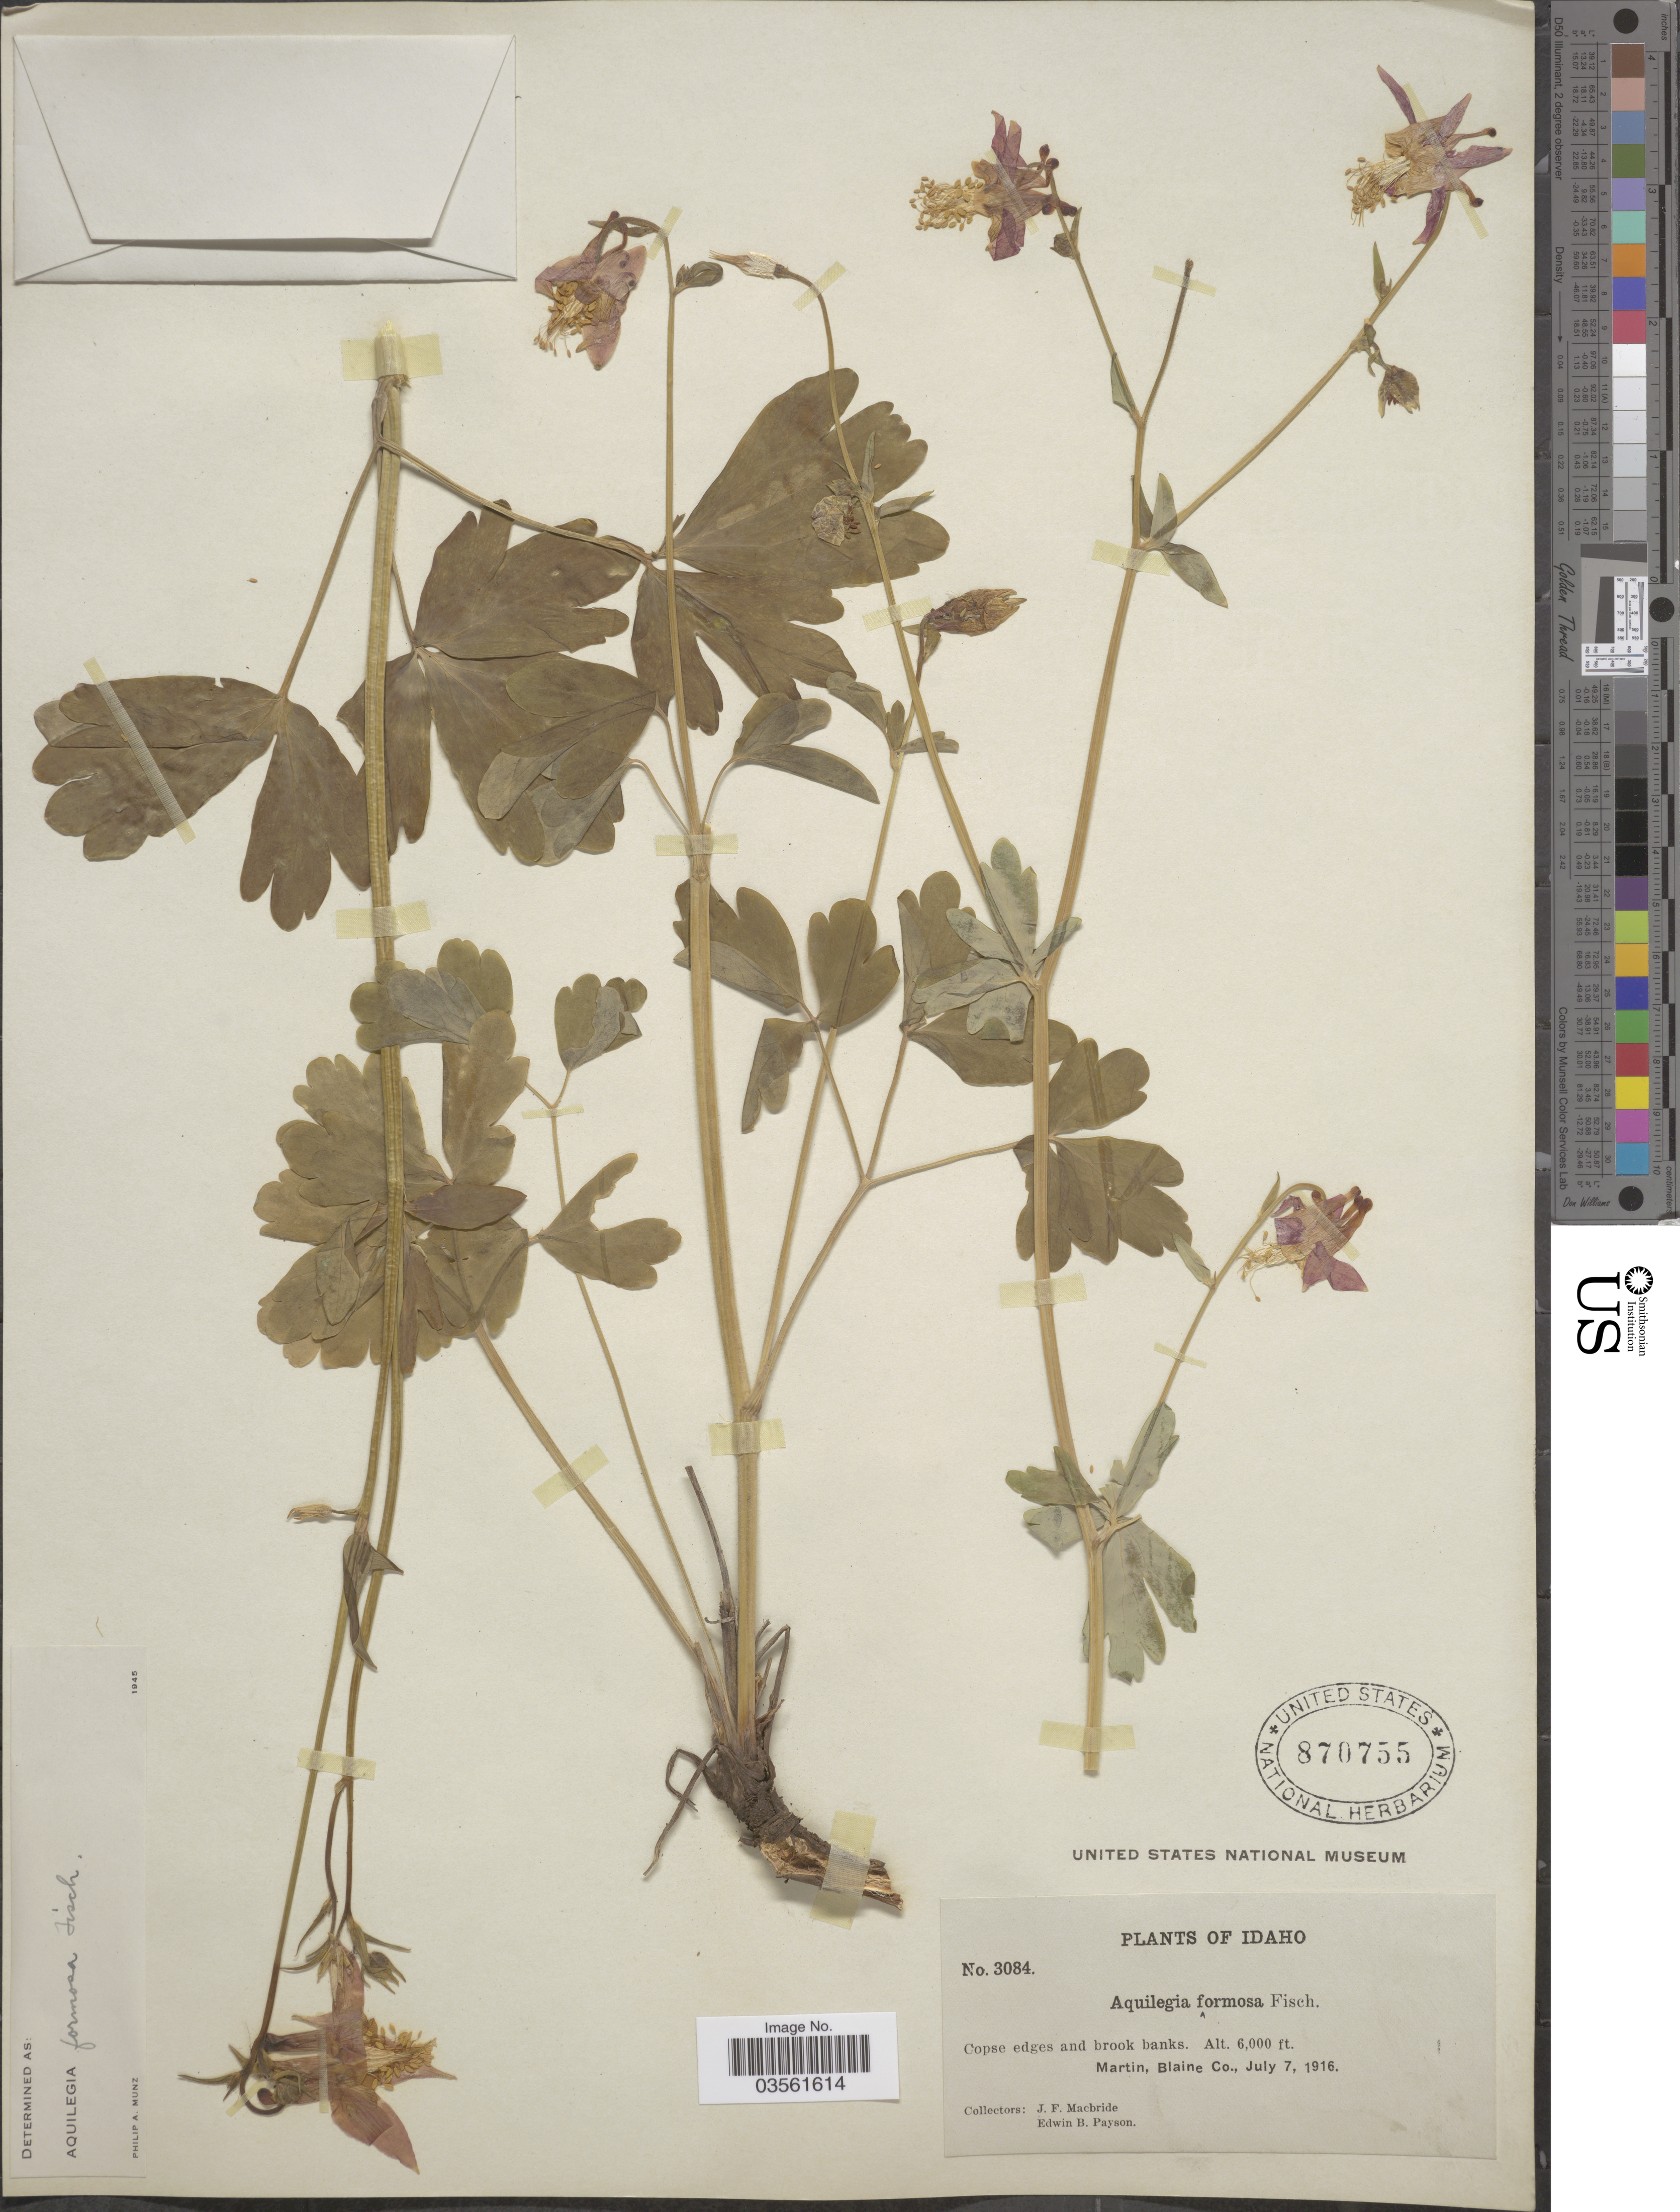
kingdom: Plantae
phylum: Tracheophyta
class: Magnoliopsida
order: Ranunculales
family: Ranunculaceae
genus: Aquilegia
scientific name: Aquilegia formosa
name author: Fisch. ex DC.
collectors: J. F. Macbride & E. B. Payson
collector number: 3084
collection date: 1916-07-07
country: United States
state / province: Idaho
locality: Copse edges and brook banks. Martin, Blaine Co.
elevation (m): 1829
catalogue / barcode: US 870755